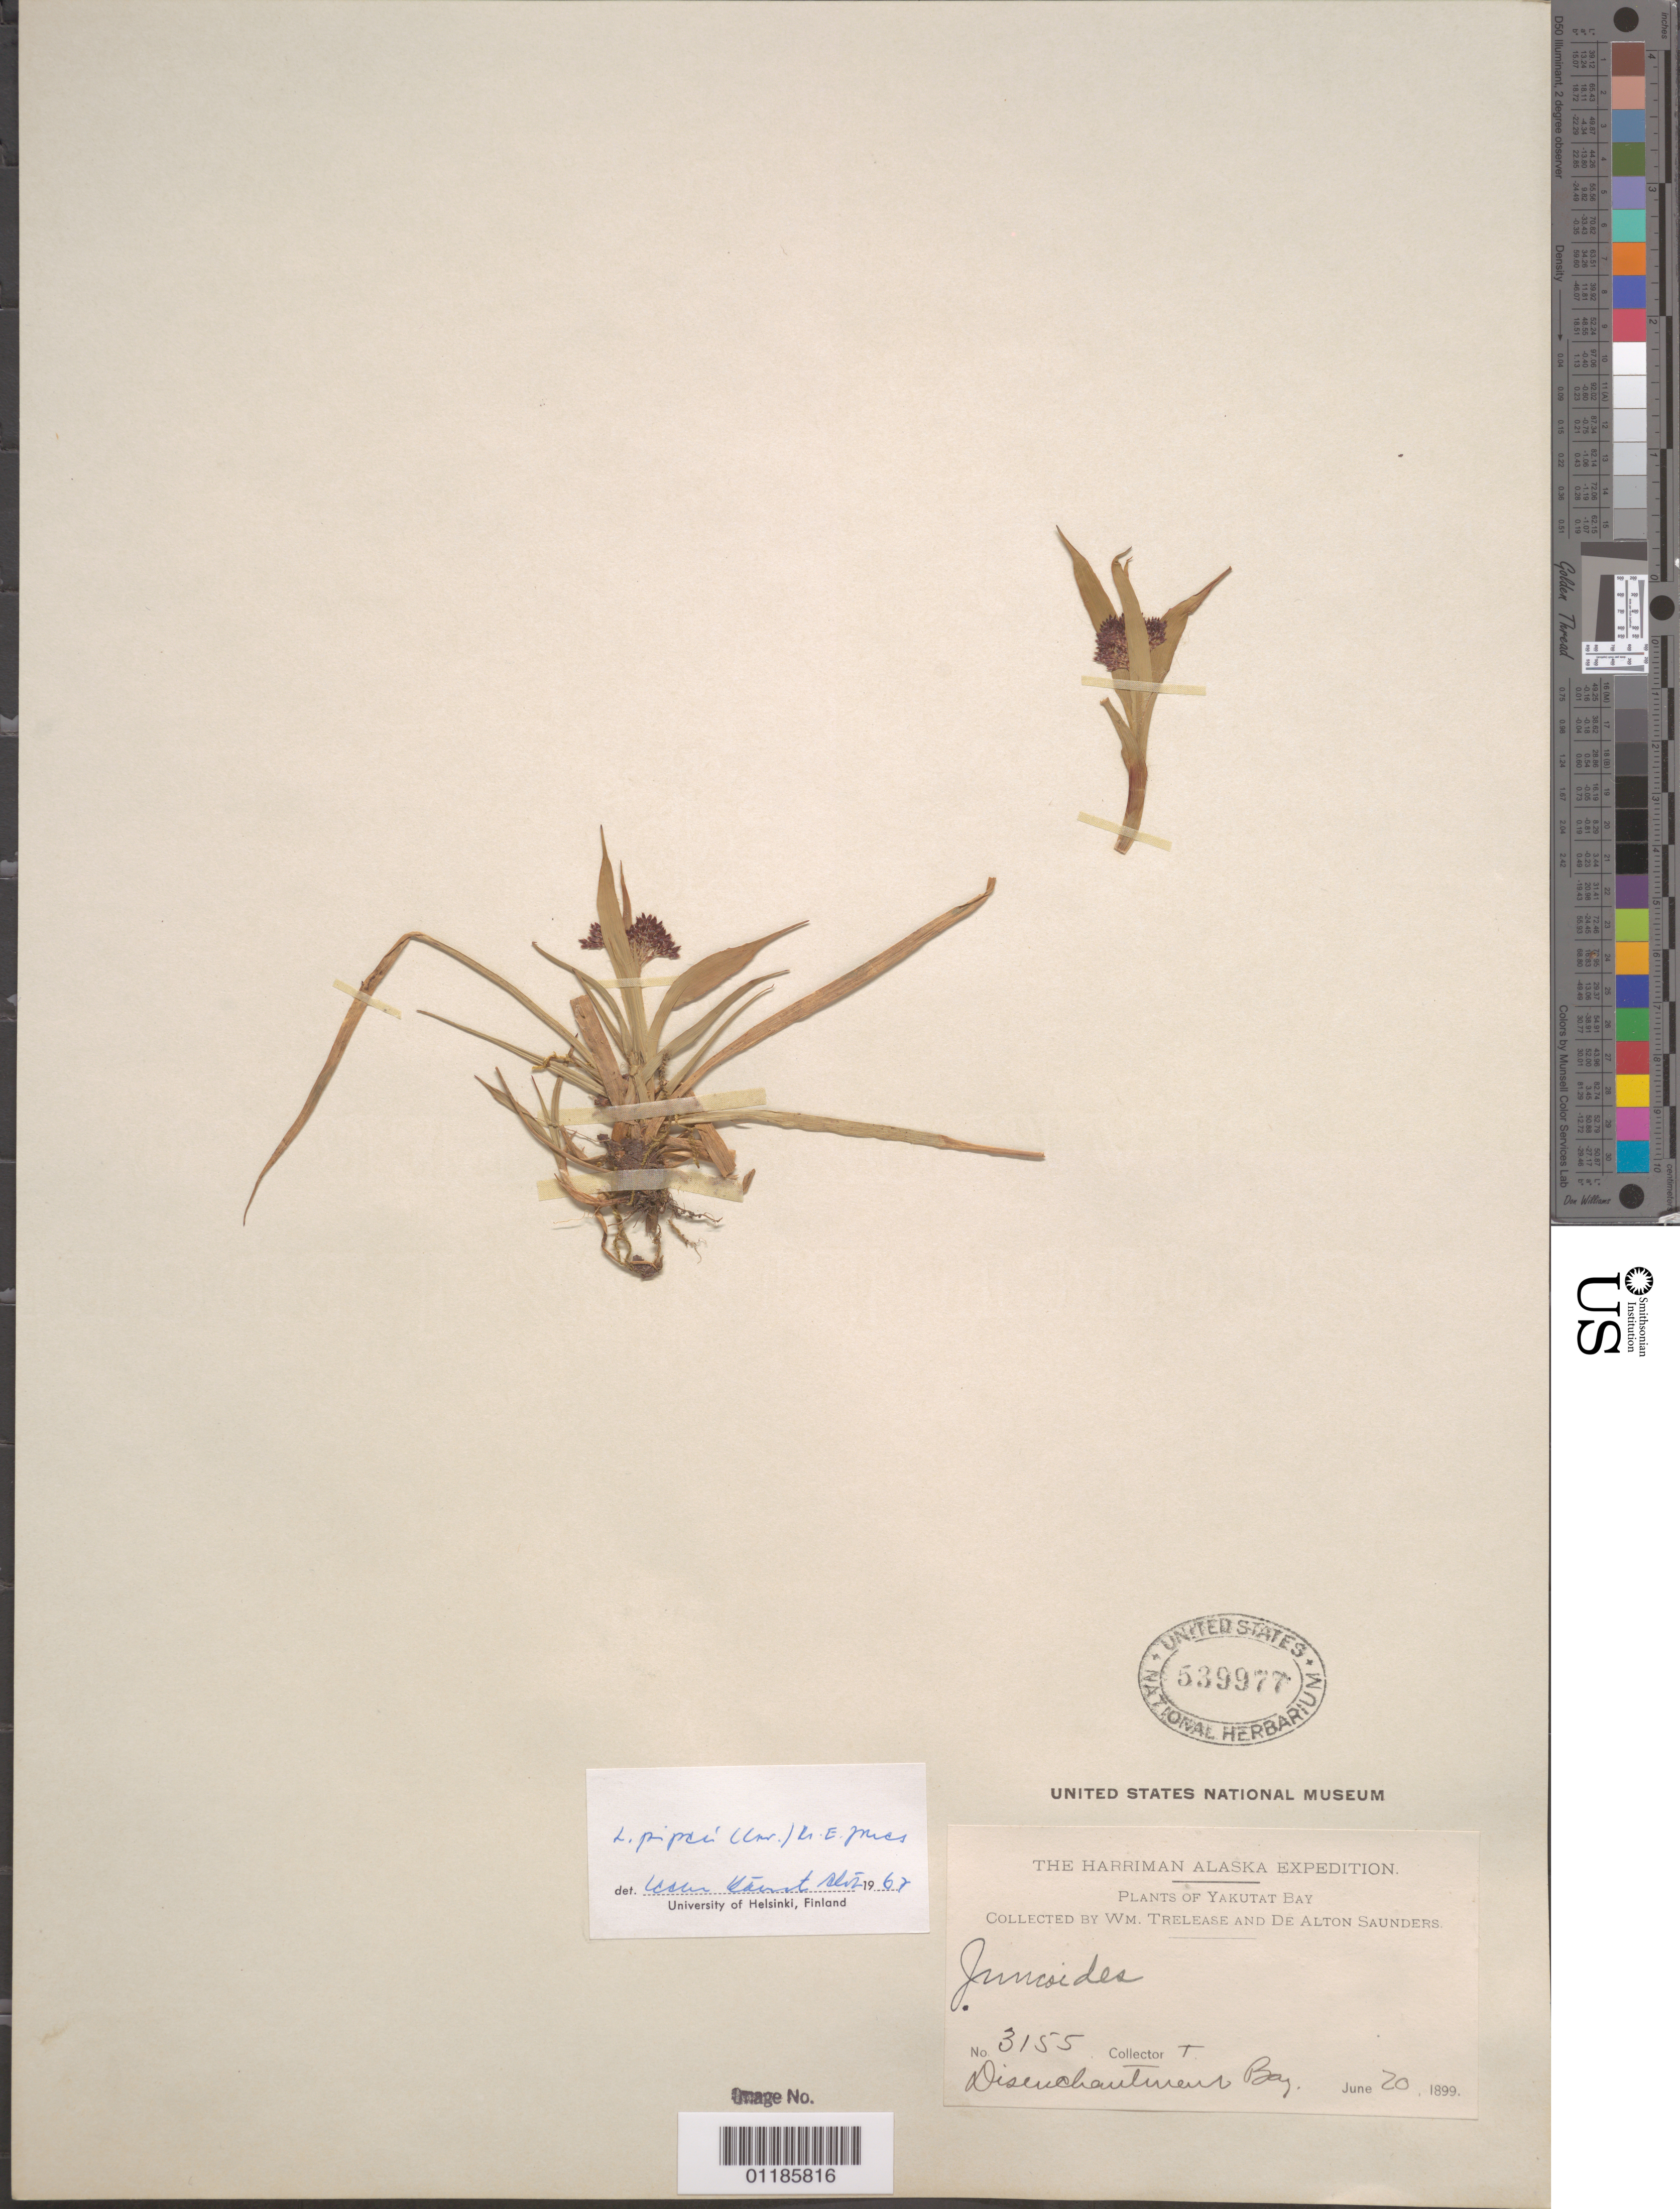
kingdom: Plantae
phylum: Tracheophyta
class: Liliopsida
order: Poales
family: Juncaceae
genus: Luzula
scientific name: Luzula piperi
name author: (Coville) M.E. Jones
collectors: W. Trelease & D. Saunders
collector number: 3155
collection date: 1899-06-20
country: United States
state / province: Alaska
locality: Disenchantment Bay.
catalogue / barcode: US 539977